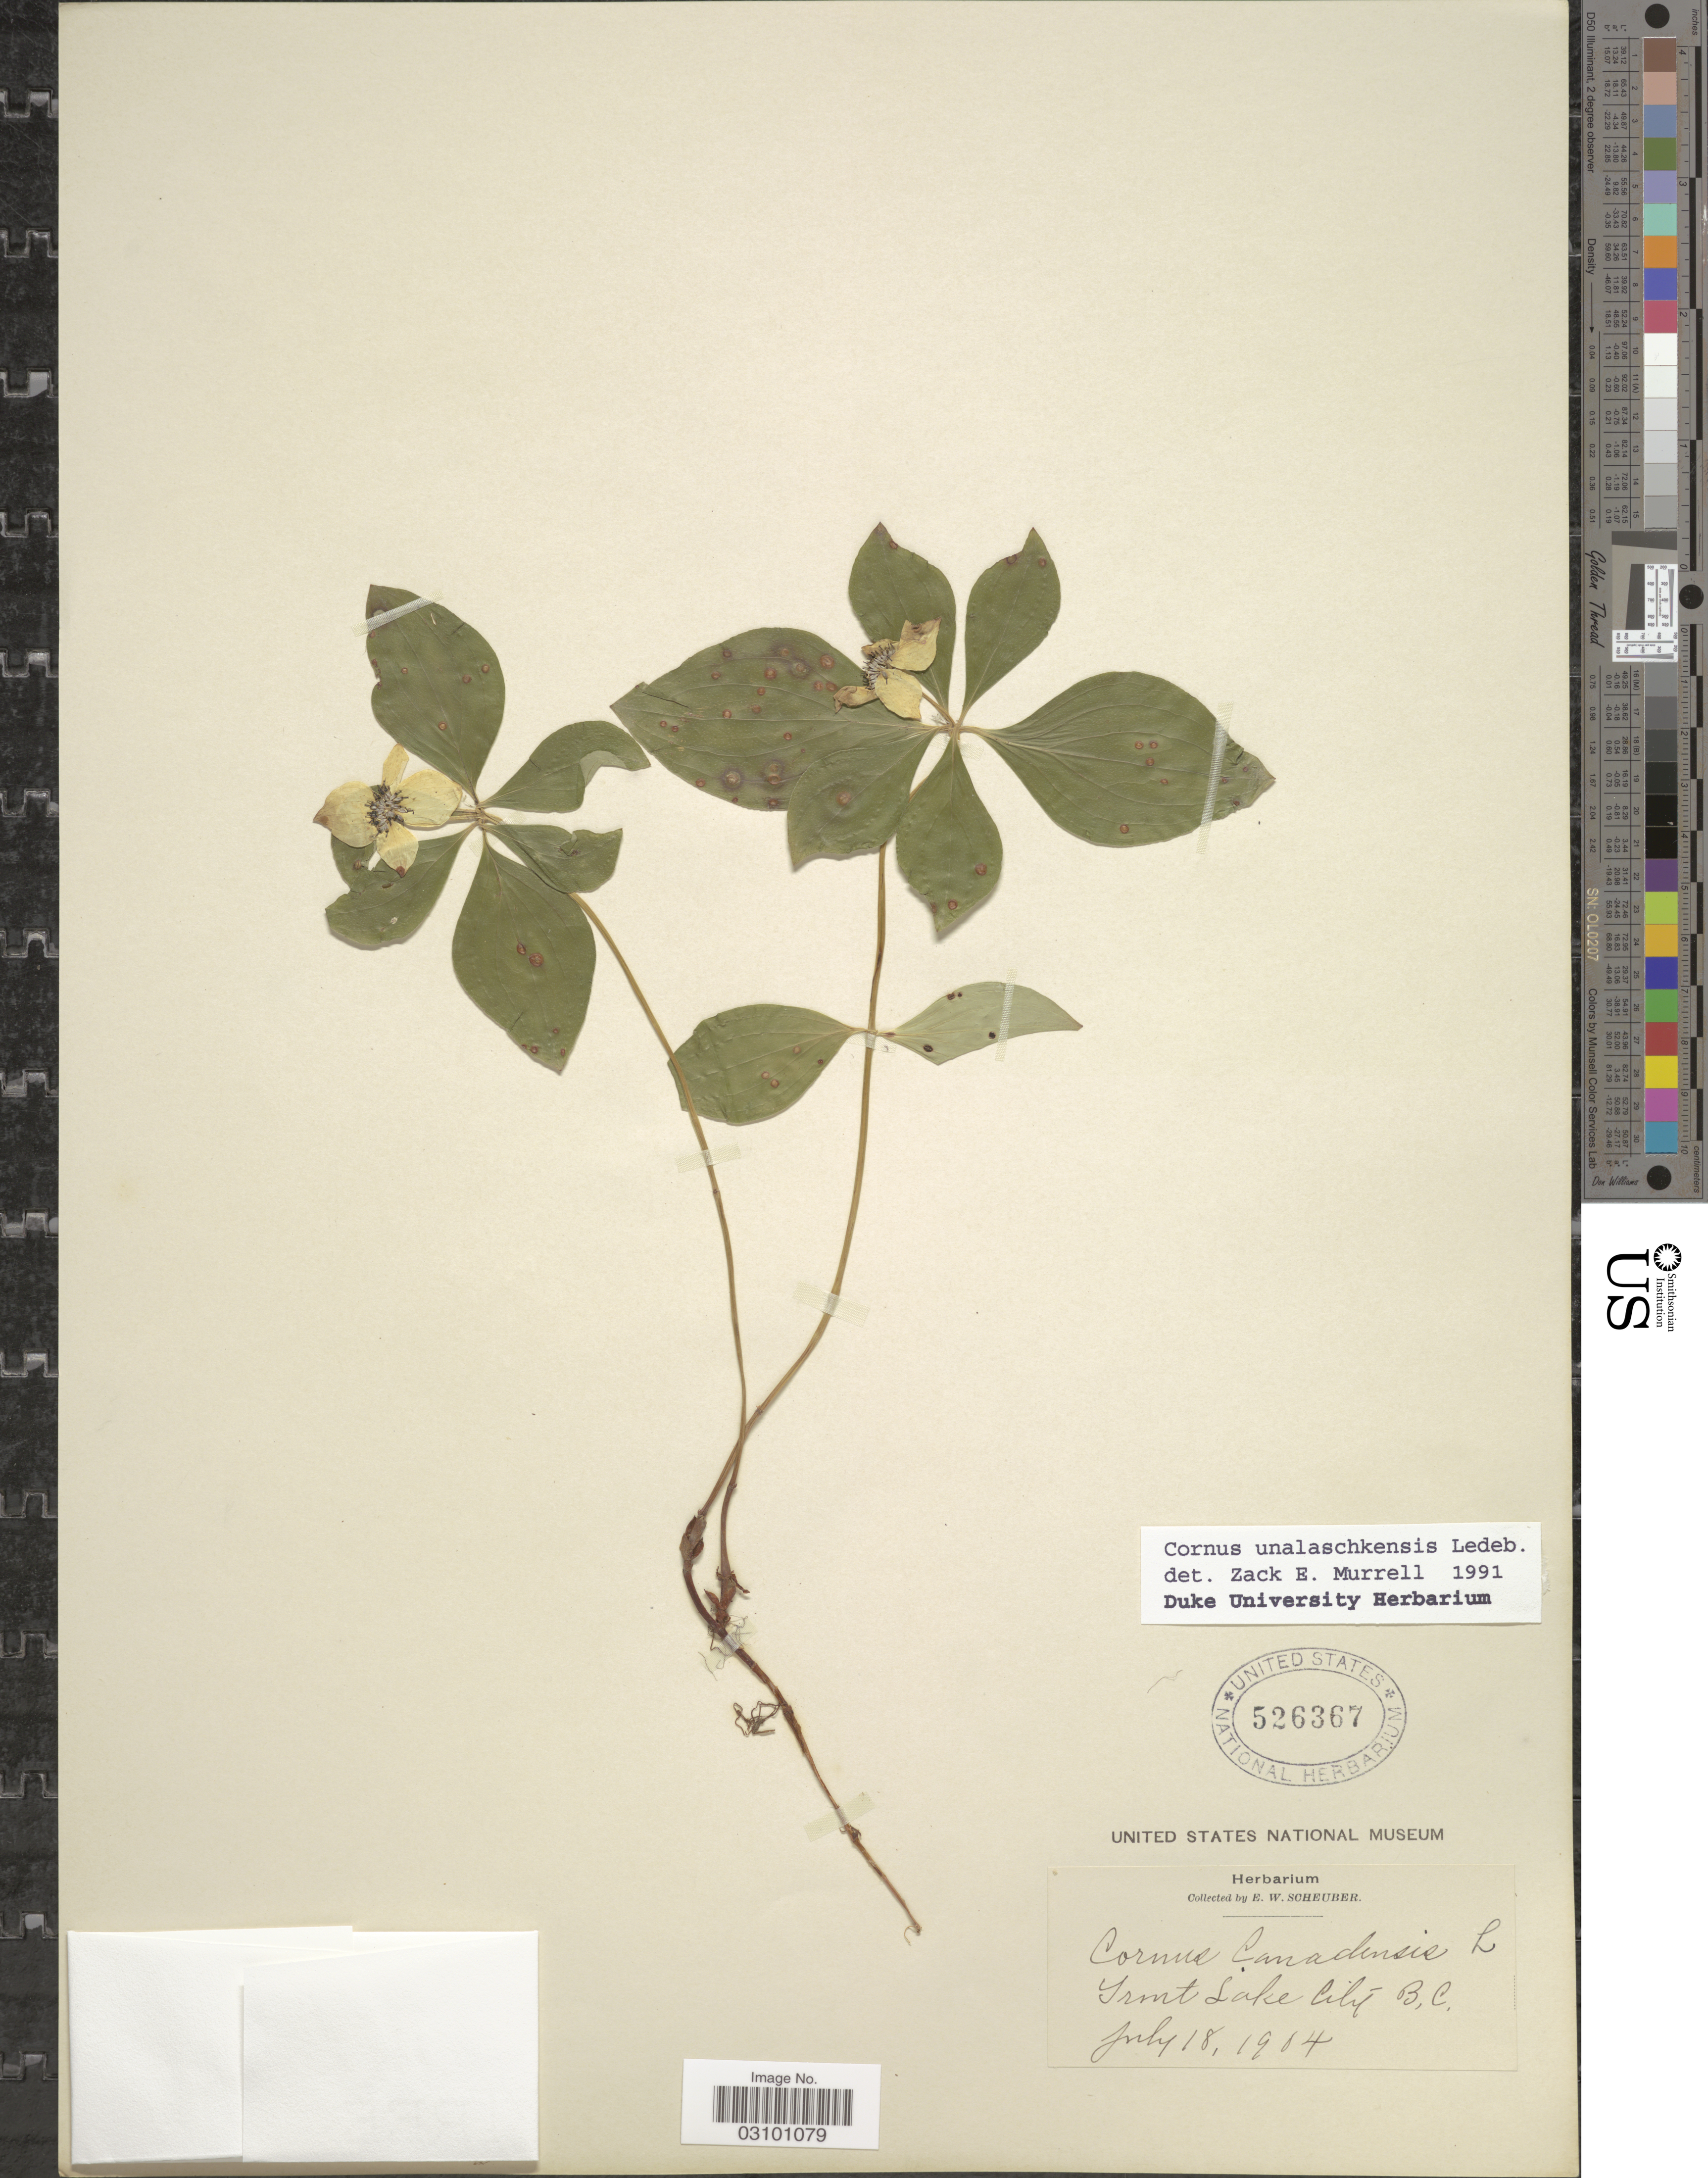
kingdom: Plantae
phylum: Tracheophyta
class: Magnoliopsida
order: Cornales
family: Cornaceae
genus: Cornus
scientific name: Cornus unalaschkensis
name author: Ledeb.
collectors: E. Scheuber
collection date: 1904-07-18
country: Canada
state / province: British Columbia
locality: Trout Lake City.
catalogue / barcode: US 526367